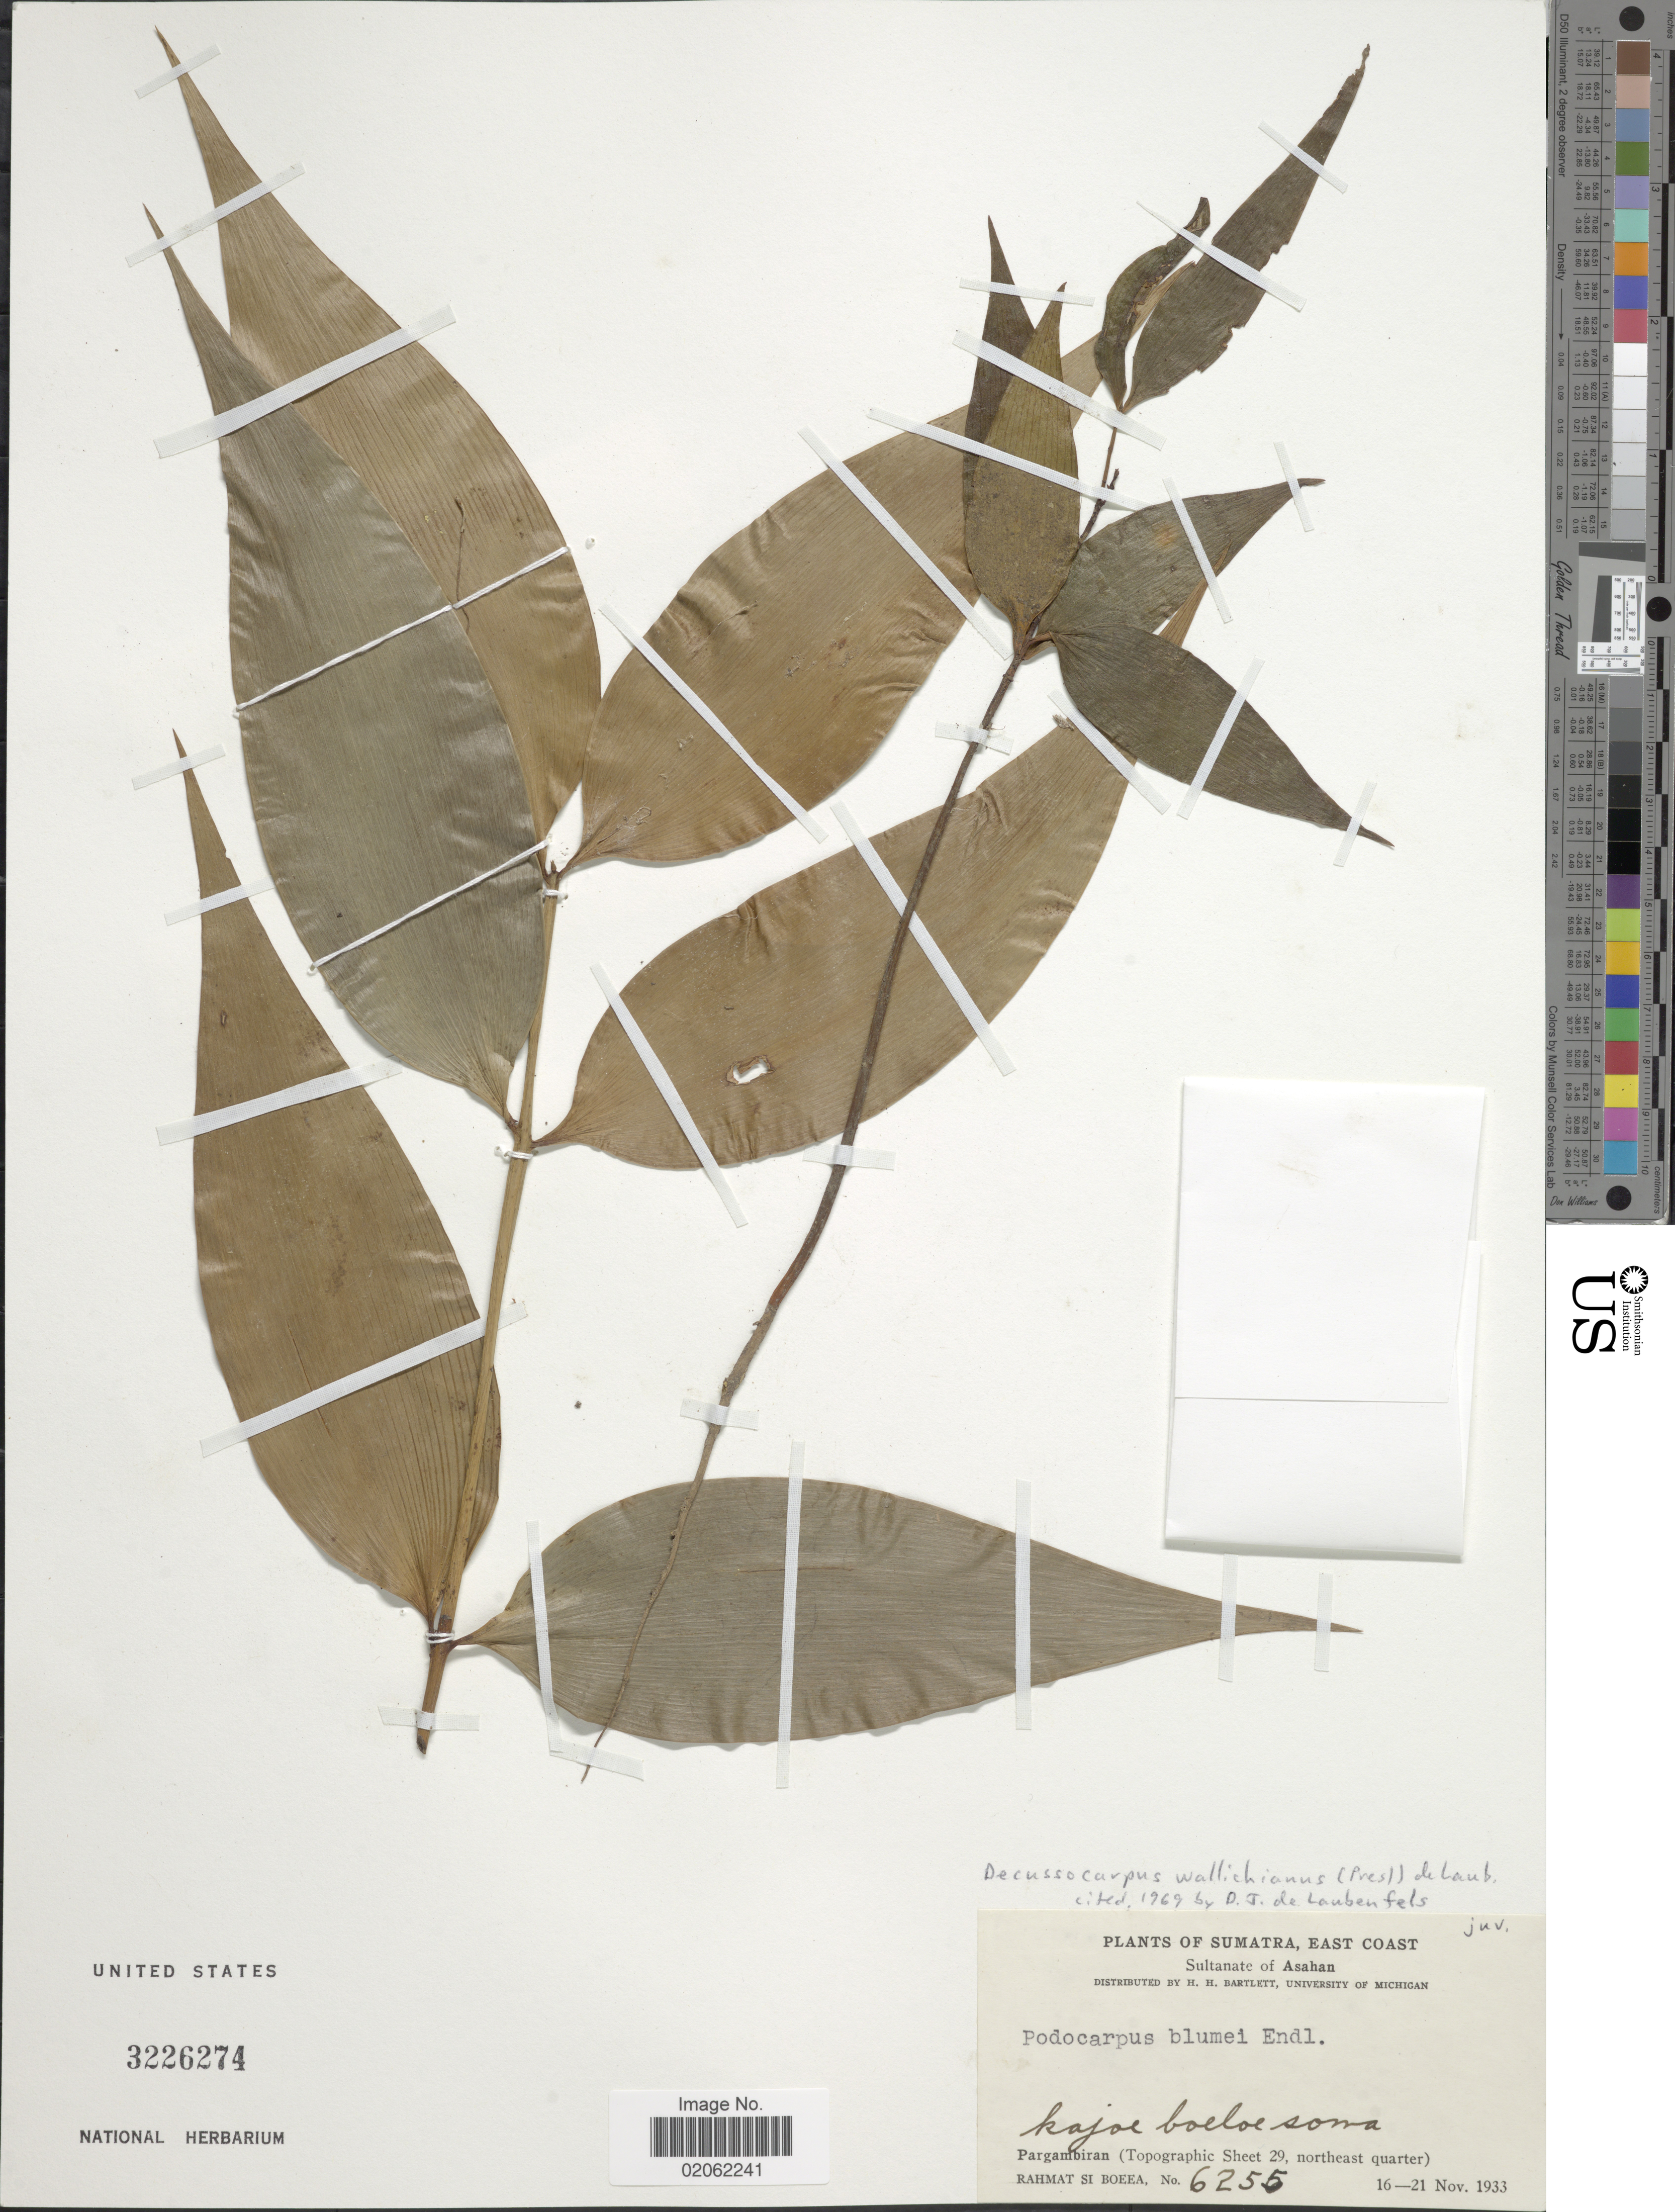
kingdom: Plantae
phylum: Tracheophyta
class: Pinopsida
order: Pinales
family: Podocarpaceae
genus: Decussocarpus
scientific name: Decussocarpus wallichianus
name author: (C. Presl) de Laub.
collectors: Rahmat Si Boeea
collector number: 6255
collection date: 1933-11-16/1933-11-21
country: Indonesia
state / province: Sumatra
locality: East Coast, Sultanate of Asahan, Kajoe boelo soma, Pargambiran (Topographic Sheet 29, northeast quarter)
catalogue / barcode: US 3226274